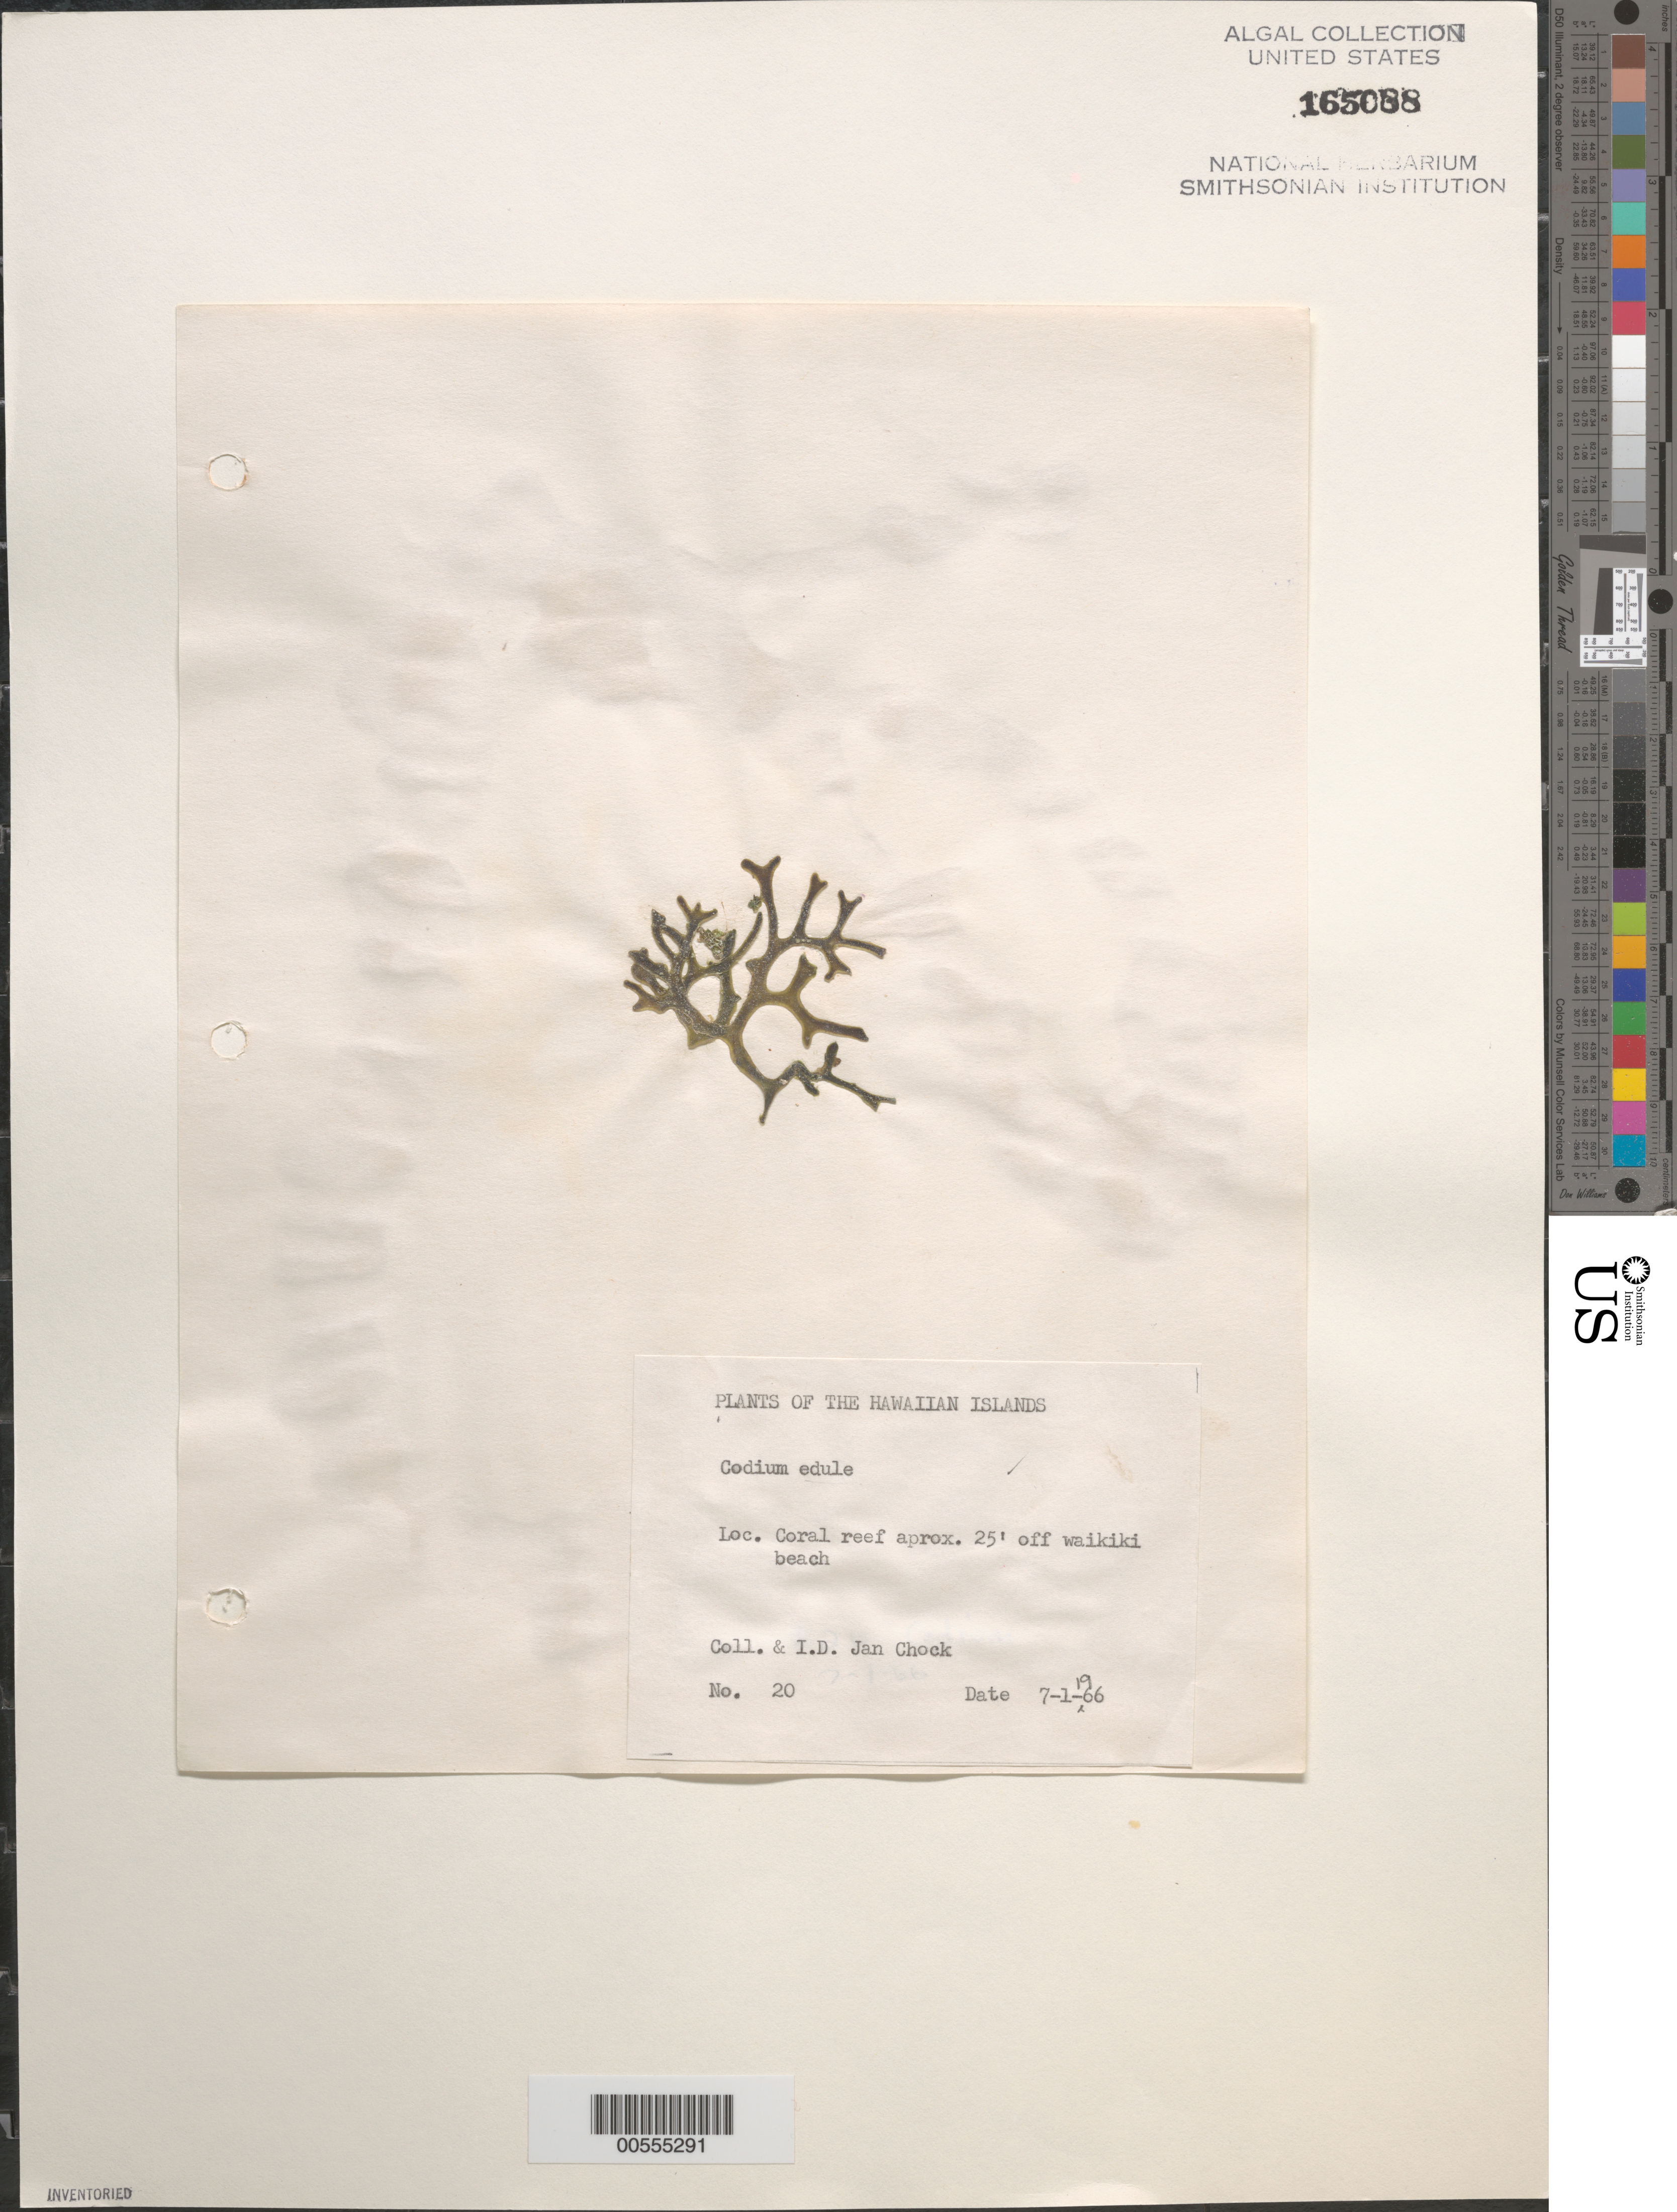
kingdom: Plantae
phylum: Chlorophyta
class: Ulvophyceae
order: Bryopsidales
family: Codiaceae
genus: Codium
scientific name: Codium edule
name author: P.C. Silva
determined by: Chock, J.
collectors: J. Chock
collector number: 20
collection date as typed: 01 Jul 1966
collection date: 1966-07-01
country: United States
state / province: Hawaii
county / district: Honolulu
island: Oahu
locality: Off Waikiki Beach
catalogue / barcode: US 165088